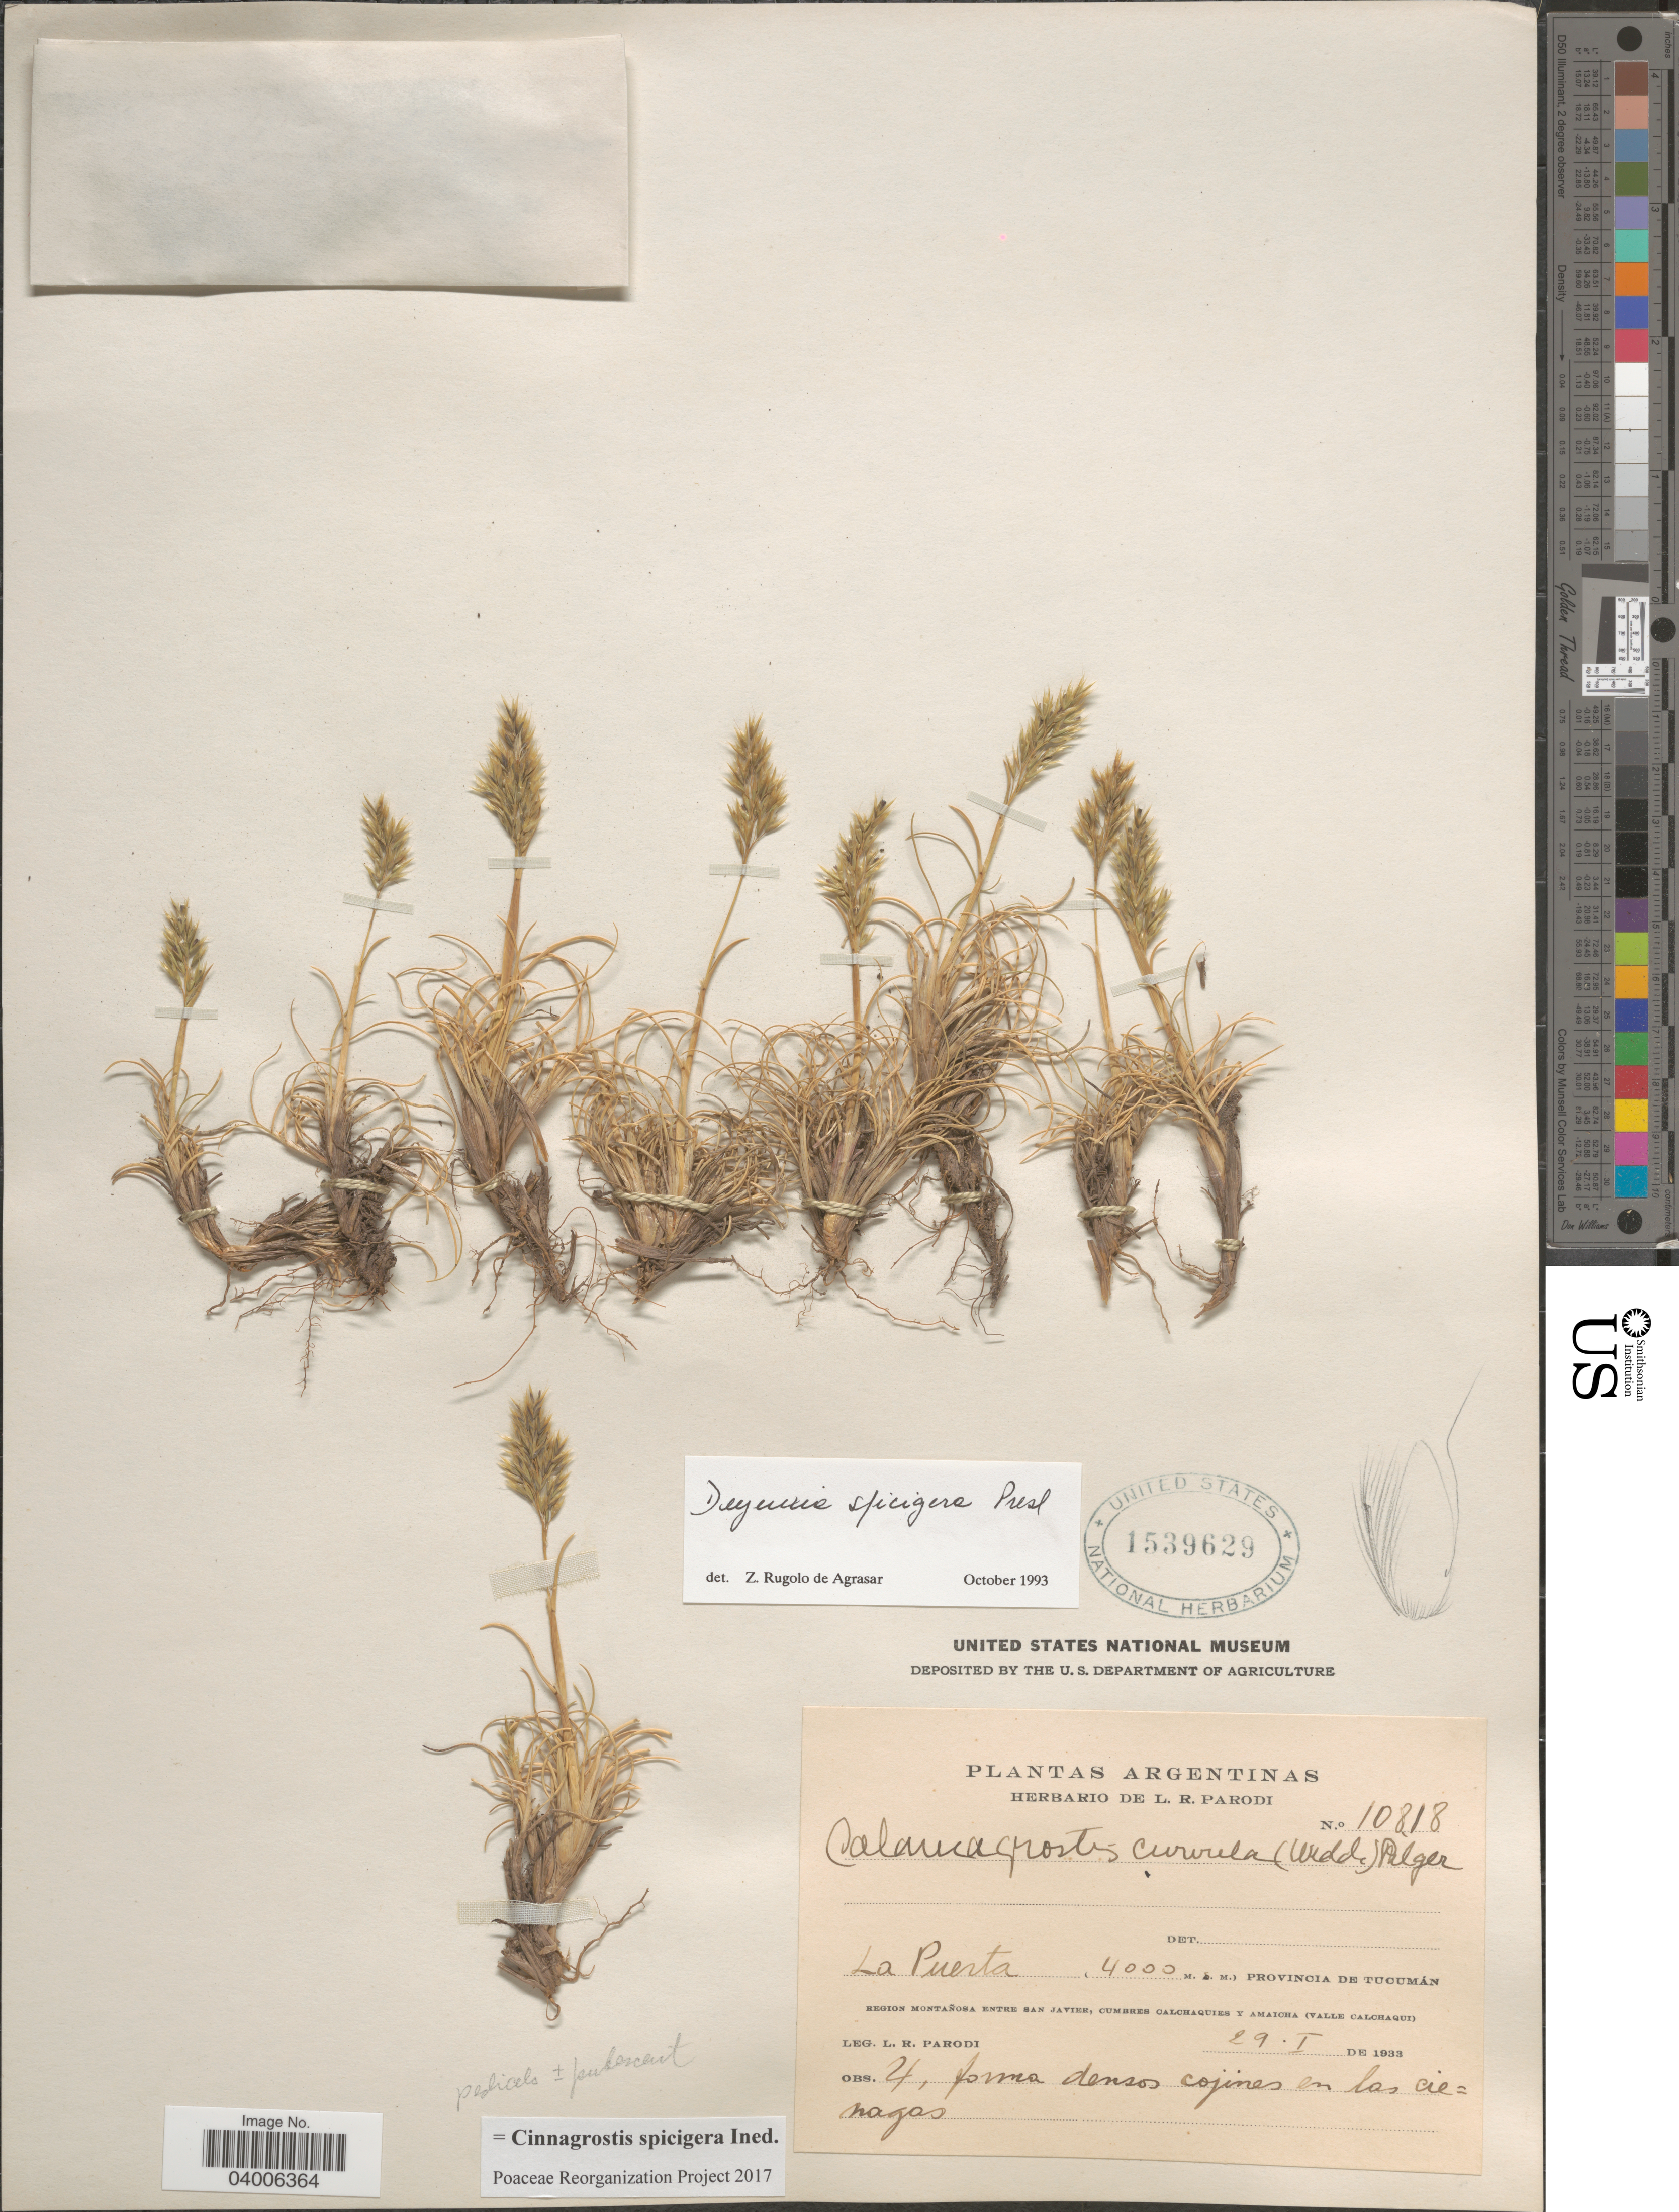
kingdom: Plantae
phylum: Tracheophyta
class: Liliopsida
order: Poales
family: Poaceae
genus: Cinnagrostis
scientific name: Cinnagrostis spicigera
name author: (J. Presl) P.M. Peterson et al.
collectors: L. R. Parodi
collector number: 10818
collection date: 1933-01-29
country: Argentina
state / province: Tucuman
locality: La Puerta. Region Montañosa entre San Javier, cumbres cahchaquies y amaicha (Valle Calchaqui).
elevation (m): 4000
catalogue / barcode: US 1539629